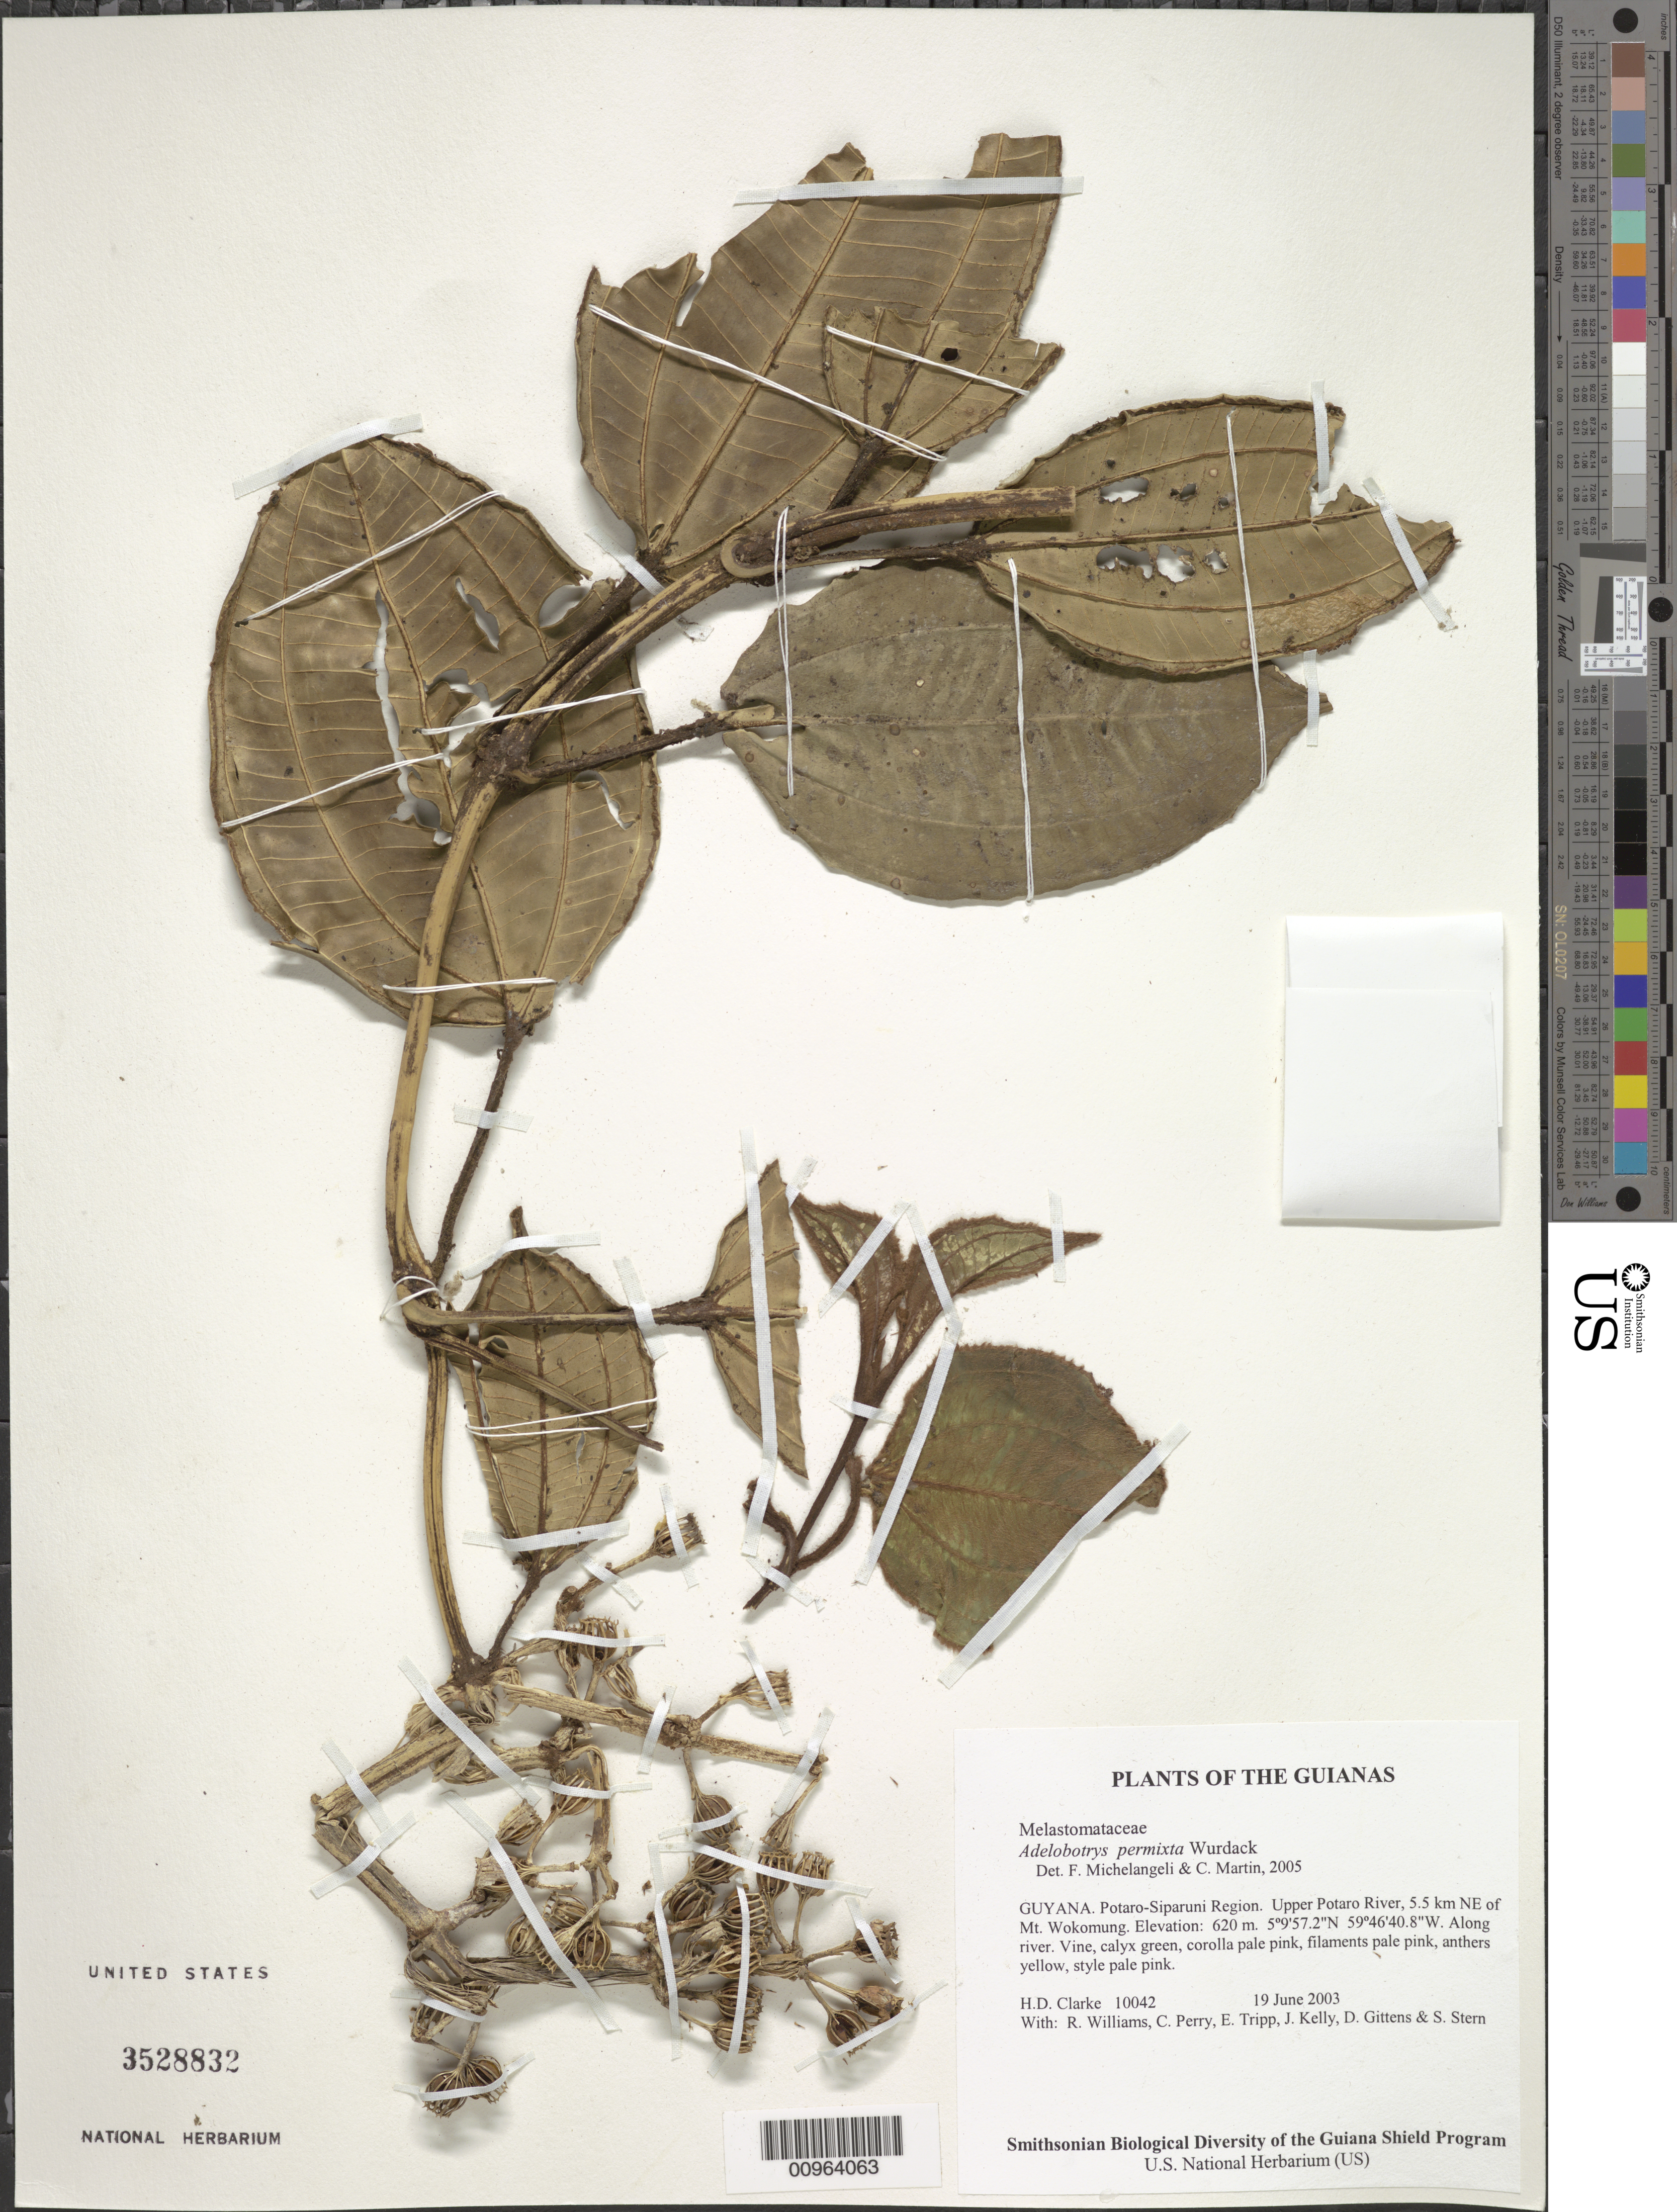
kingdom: Plantae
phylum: Tracheophyta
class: Magnoliopsida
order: Myrtales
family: Melastomataceae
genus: Adelobotrys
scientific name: Adelobotrys permixta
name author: Wurdack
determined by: Michelangeli, F. A.; Martin, C.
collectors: H. D. Clarke, R. Williams, C. Perry, E. Tripp, J. Kelly, D. Gittens & S. R. Stern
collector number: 10042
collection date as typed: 19 June 2003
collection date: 2003-06-19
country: Guyana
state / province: Potaro-Siparuni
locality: Upper Potaro River, 5.5 km NE of Mt. Wokomung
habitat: Along river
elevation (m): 620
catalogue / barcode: US 3528832